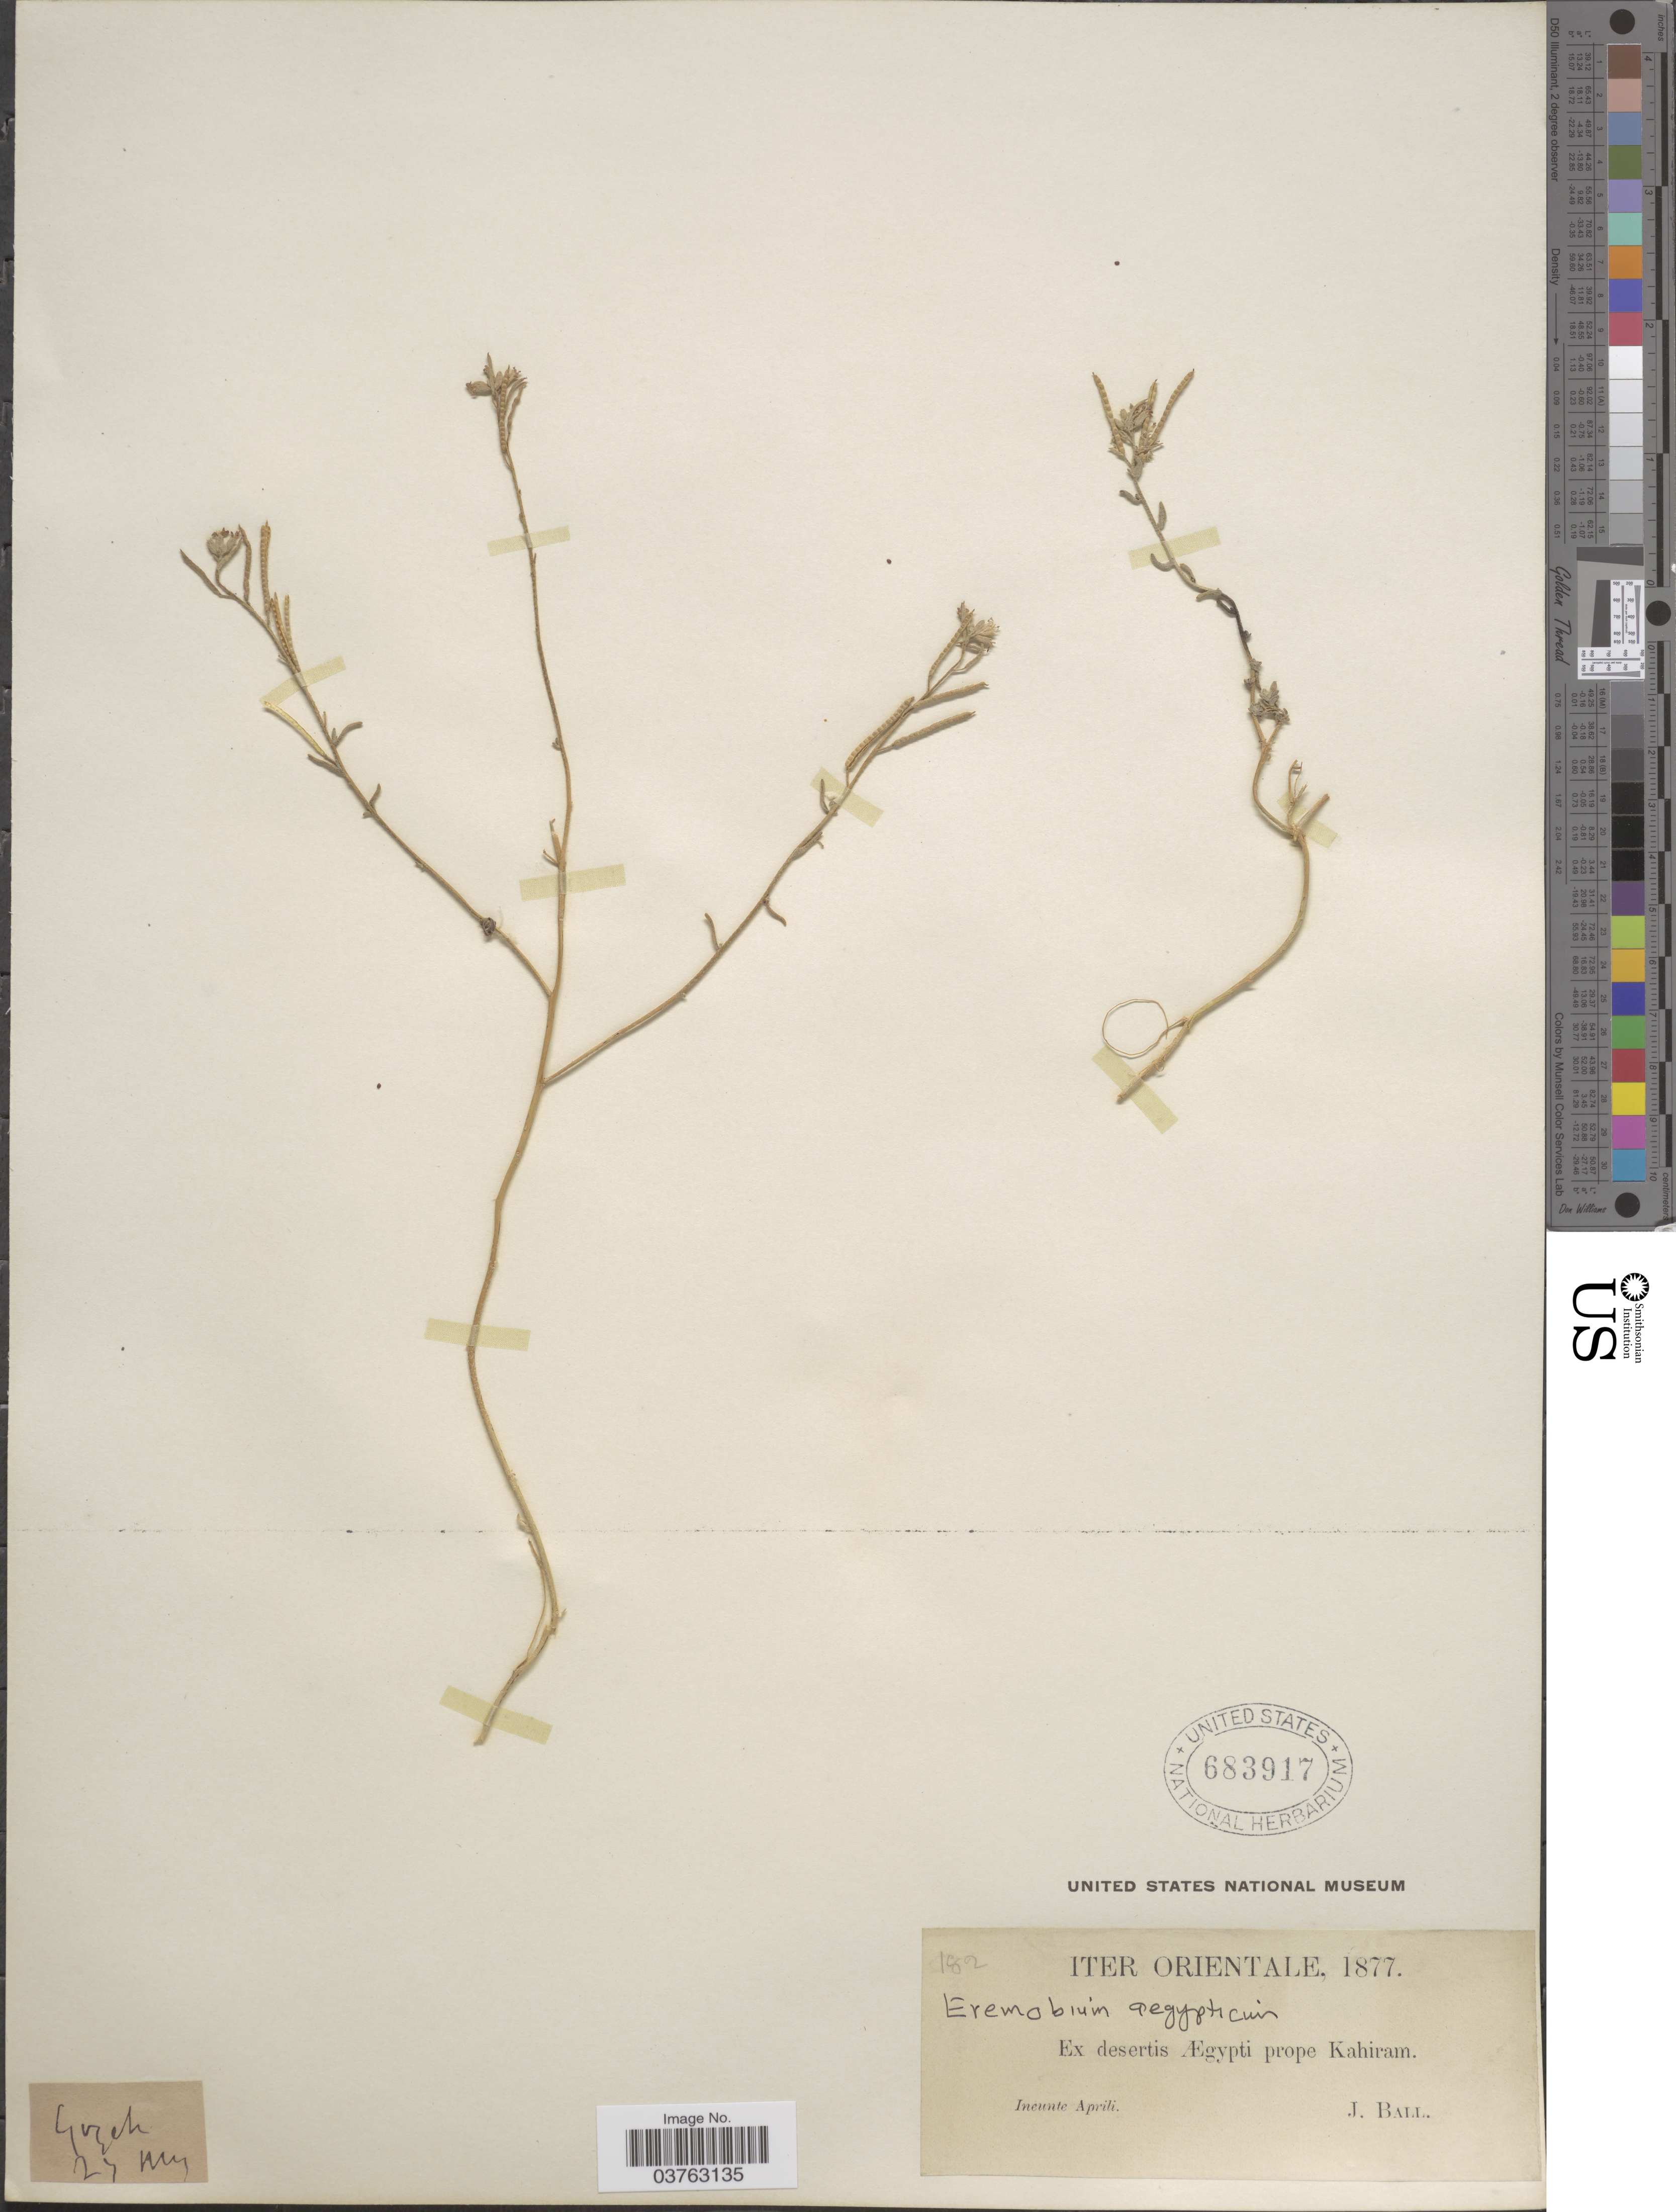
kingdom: Plantae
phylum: Tracheophyta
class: Magnoliopsida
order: Brassicales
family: Brassicaceae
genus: Eremobium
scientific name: Eremobium aegyptiacum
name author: (Spreng.) Asch. ex Boiss.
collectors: J. Ball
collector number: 182?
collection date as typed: Ineunte Aprili 1877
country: Egypt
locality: Iter Orientale, Ex desertis Ægypti prope Kahiram.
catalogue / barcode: US 683917